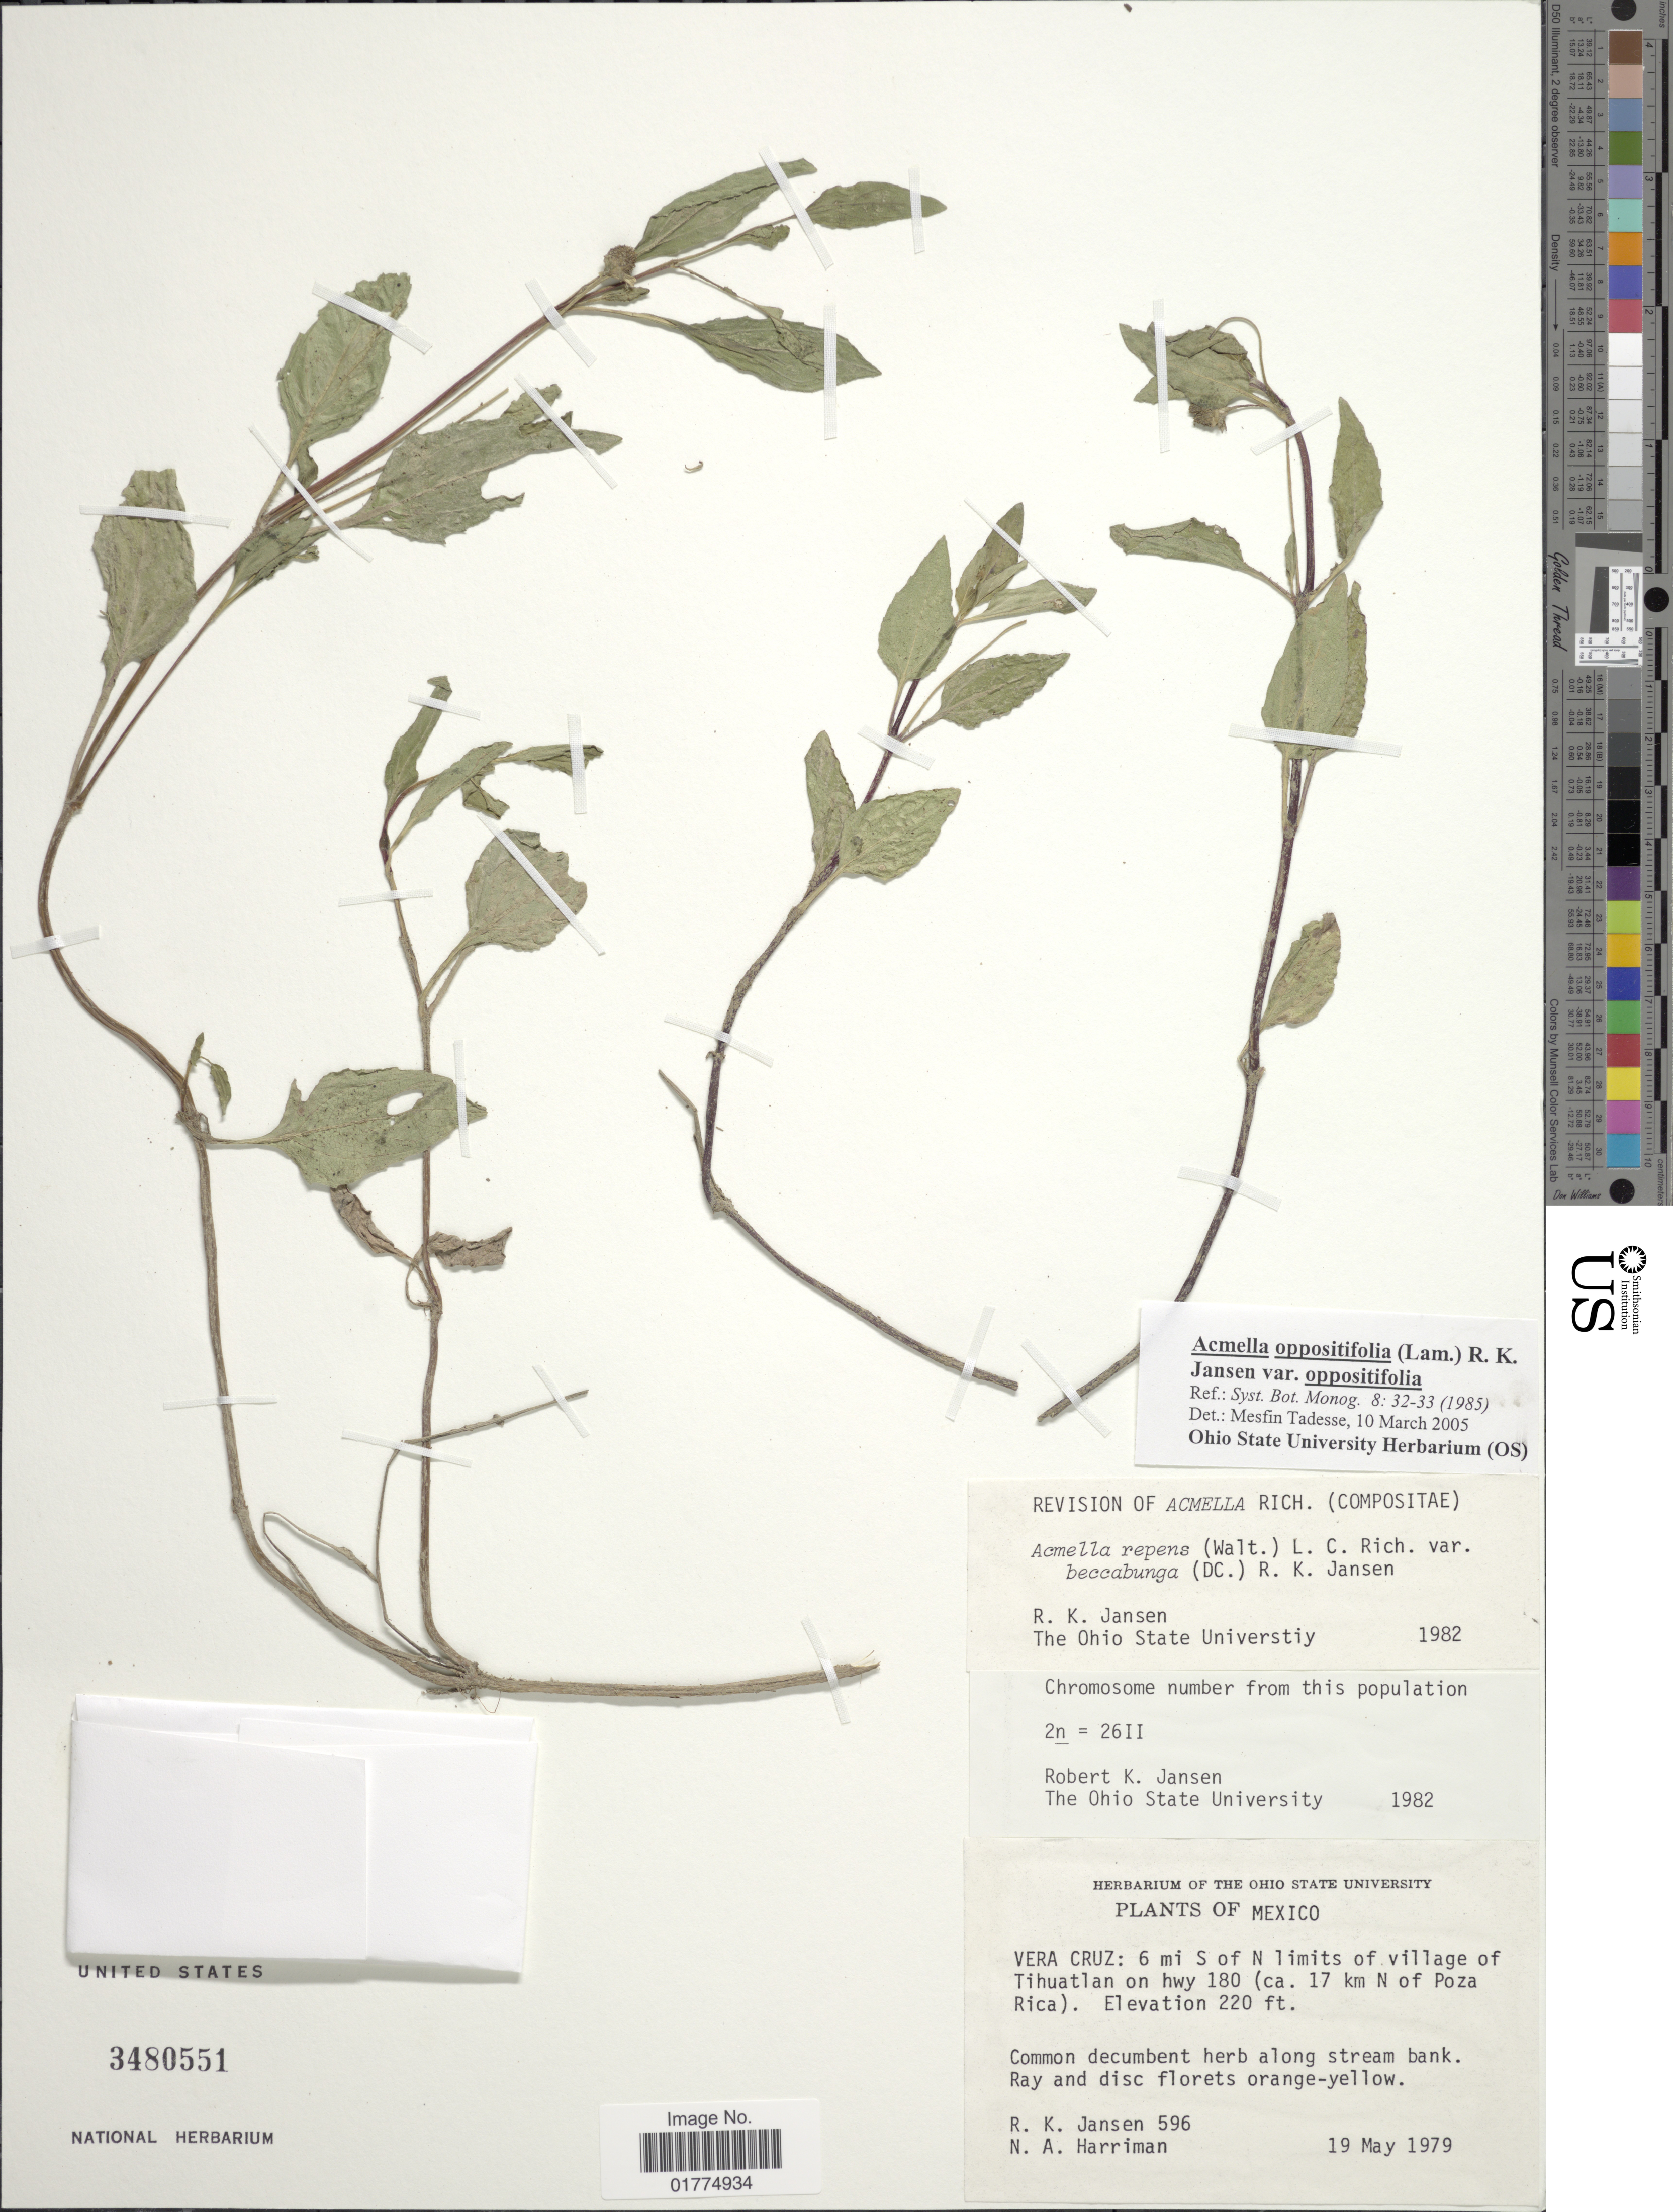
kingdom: Plantae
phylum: Tracheophyta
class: Magnoliopsida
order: Asterales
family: Asteraceae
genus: Acmella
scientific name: Acmella repens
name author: (Walter) Rich.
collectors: R. K. Jansen & N. A. Harriman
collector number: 596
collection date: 1979-05-19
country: Mexico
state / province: Veracruz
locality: Vera Cruz: 6 mi S of N limits of village of Tihuatlan on hwy 180 (ca. 17 km N of Poza Rica)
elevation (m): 67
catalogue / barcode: US 3480551